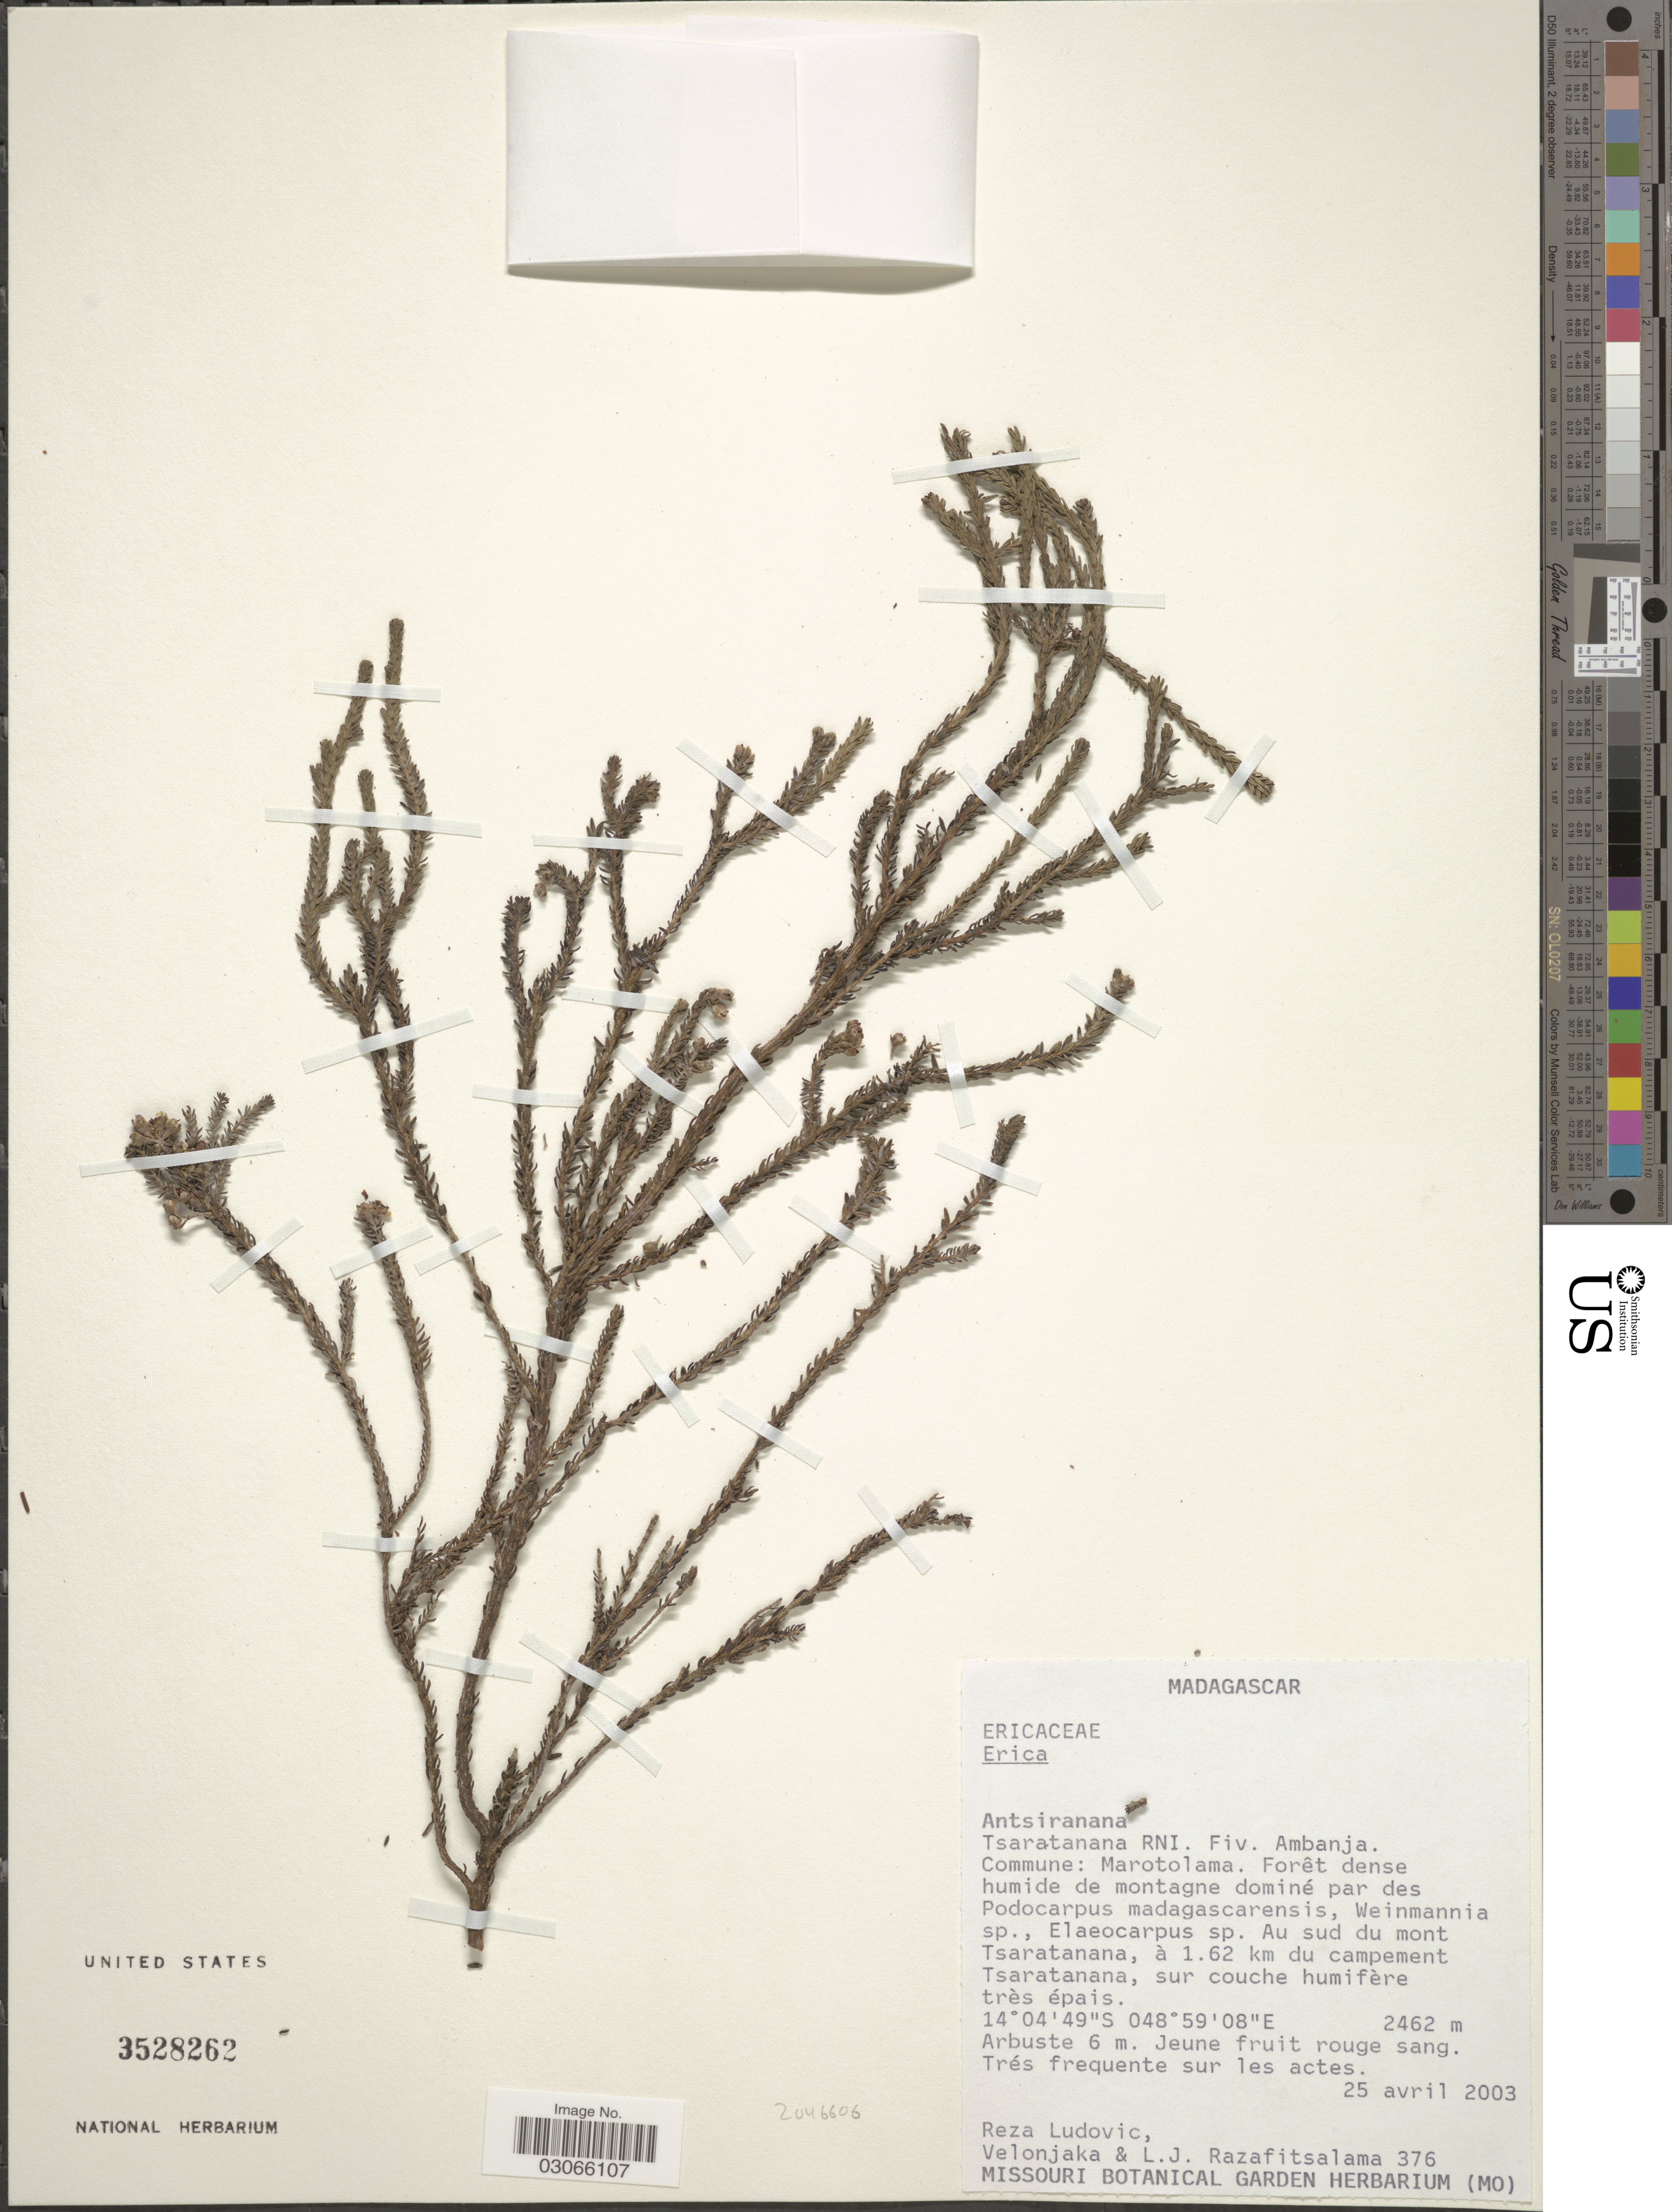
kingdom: Plantae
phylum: Tracheophyta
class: Magnoliopsida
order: Ericales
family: Ericaceae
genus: Erica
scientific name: Erica sp.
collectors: R. Ludovic, Velonjaka & L. J. Razafitsalama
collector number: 376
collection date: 2003-04-25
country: Madagascar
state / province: Diana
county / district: Ambanja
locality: Tsaratanana RNI. Fiv. Ambanja. Commune: Marotolama. Au sud du mont Tsaratanana, à 1.62 km du campement Tsaratanana, sur couche humifère très épais.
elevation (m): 2462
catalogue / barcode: US 3528262